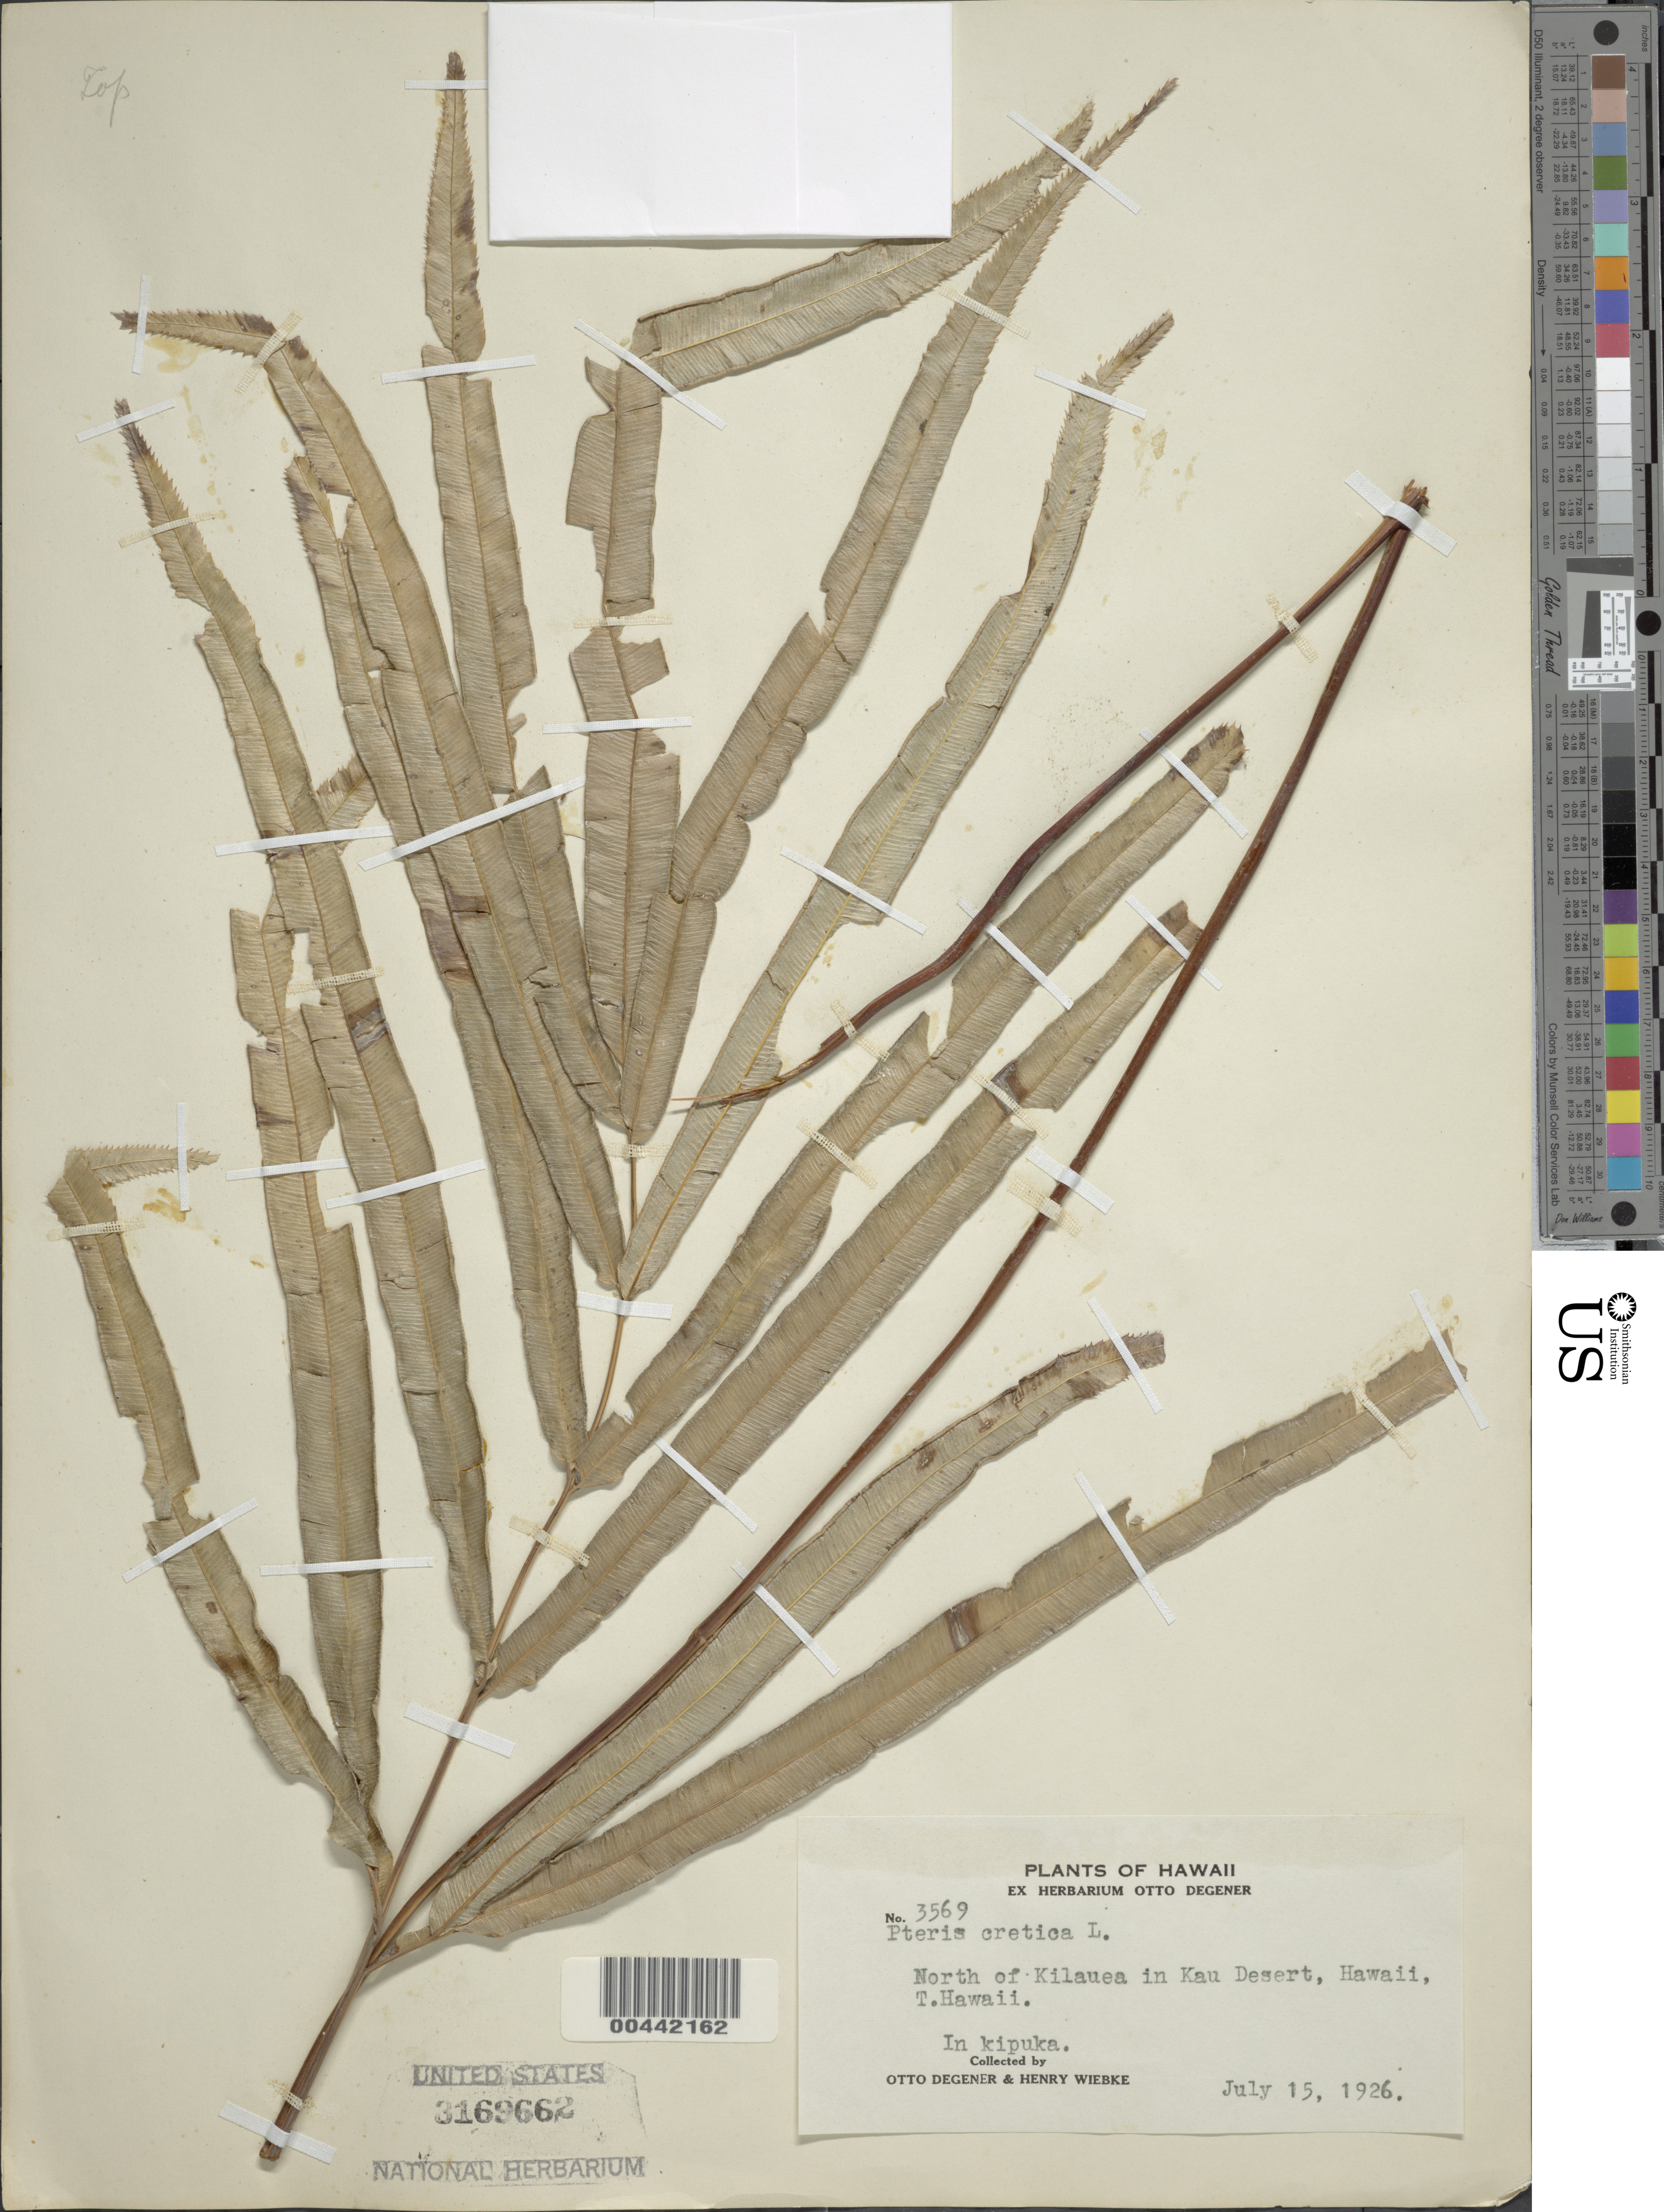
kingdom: Plantae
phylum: Tracheophyta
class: Polypodiopsida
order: Polypodiales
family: Pteridaceae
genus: Pteris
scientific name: Pteris cretica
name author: L.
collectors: O. Degener & H. Wiebke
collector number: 3569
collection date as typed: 15 Jul 1926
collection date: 1926-07-15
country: United States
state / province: Hawaii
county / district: Hawaii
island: Hawaii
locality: N of Kilauea in Kau Desert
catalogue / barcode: US 3169662